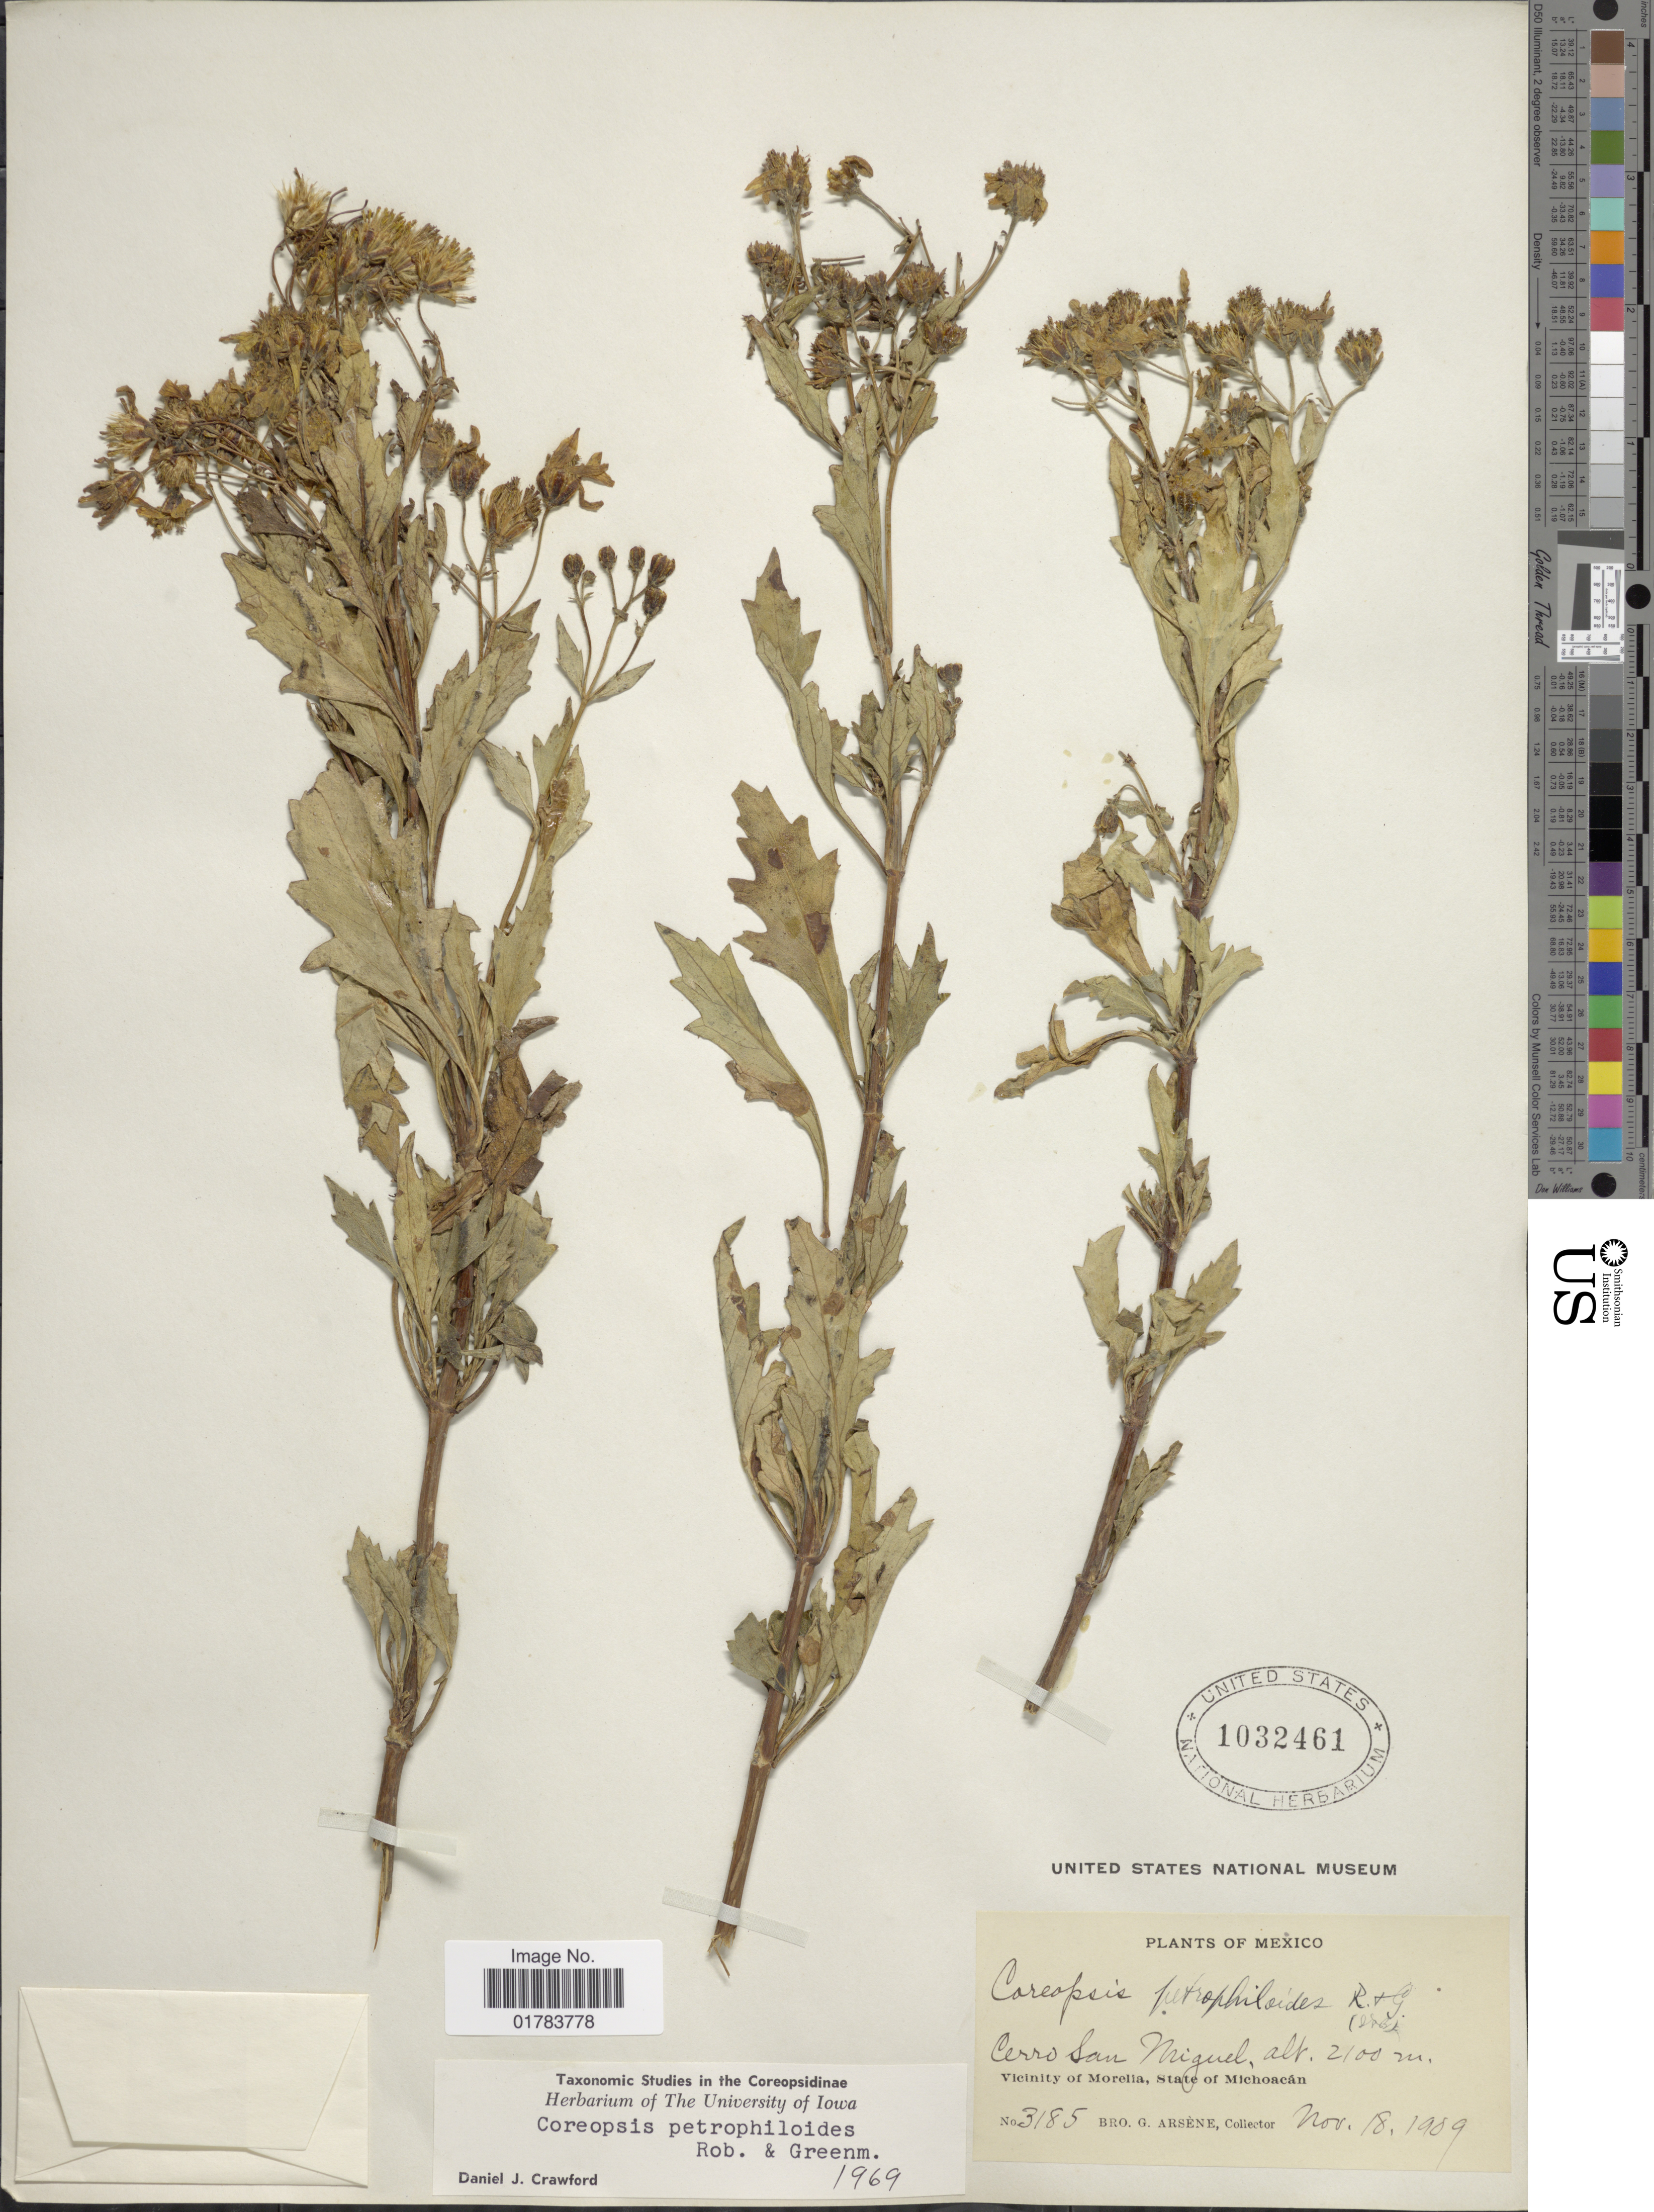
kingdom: Plantae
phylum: Tracheophyta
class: Magnoliopsida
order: Asterales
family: Asteraceae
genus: Coreopsis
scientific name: Coreopsis petrophiloides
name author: B.L. Rob. & Greenm.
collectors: Bro. G. Arsène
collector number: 3185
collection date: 1909-11-18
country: Mexico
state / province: Michoacán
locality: Cerro San Miguel, Vicinity of Morelia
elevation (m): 2100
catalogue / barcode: US 1032461